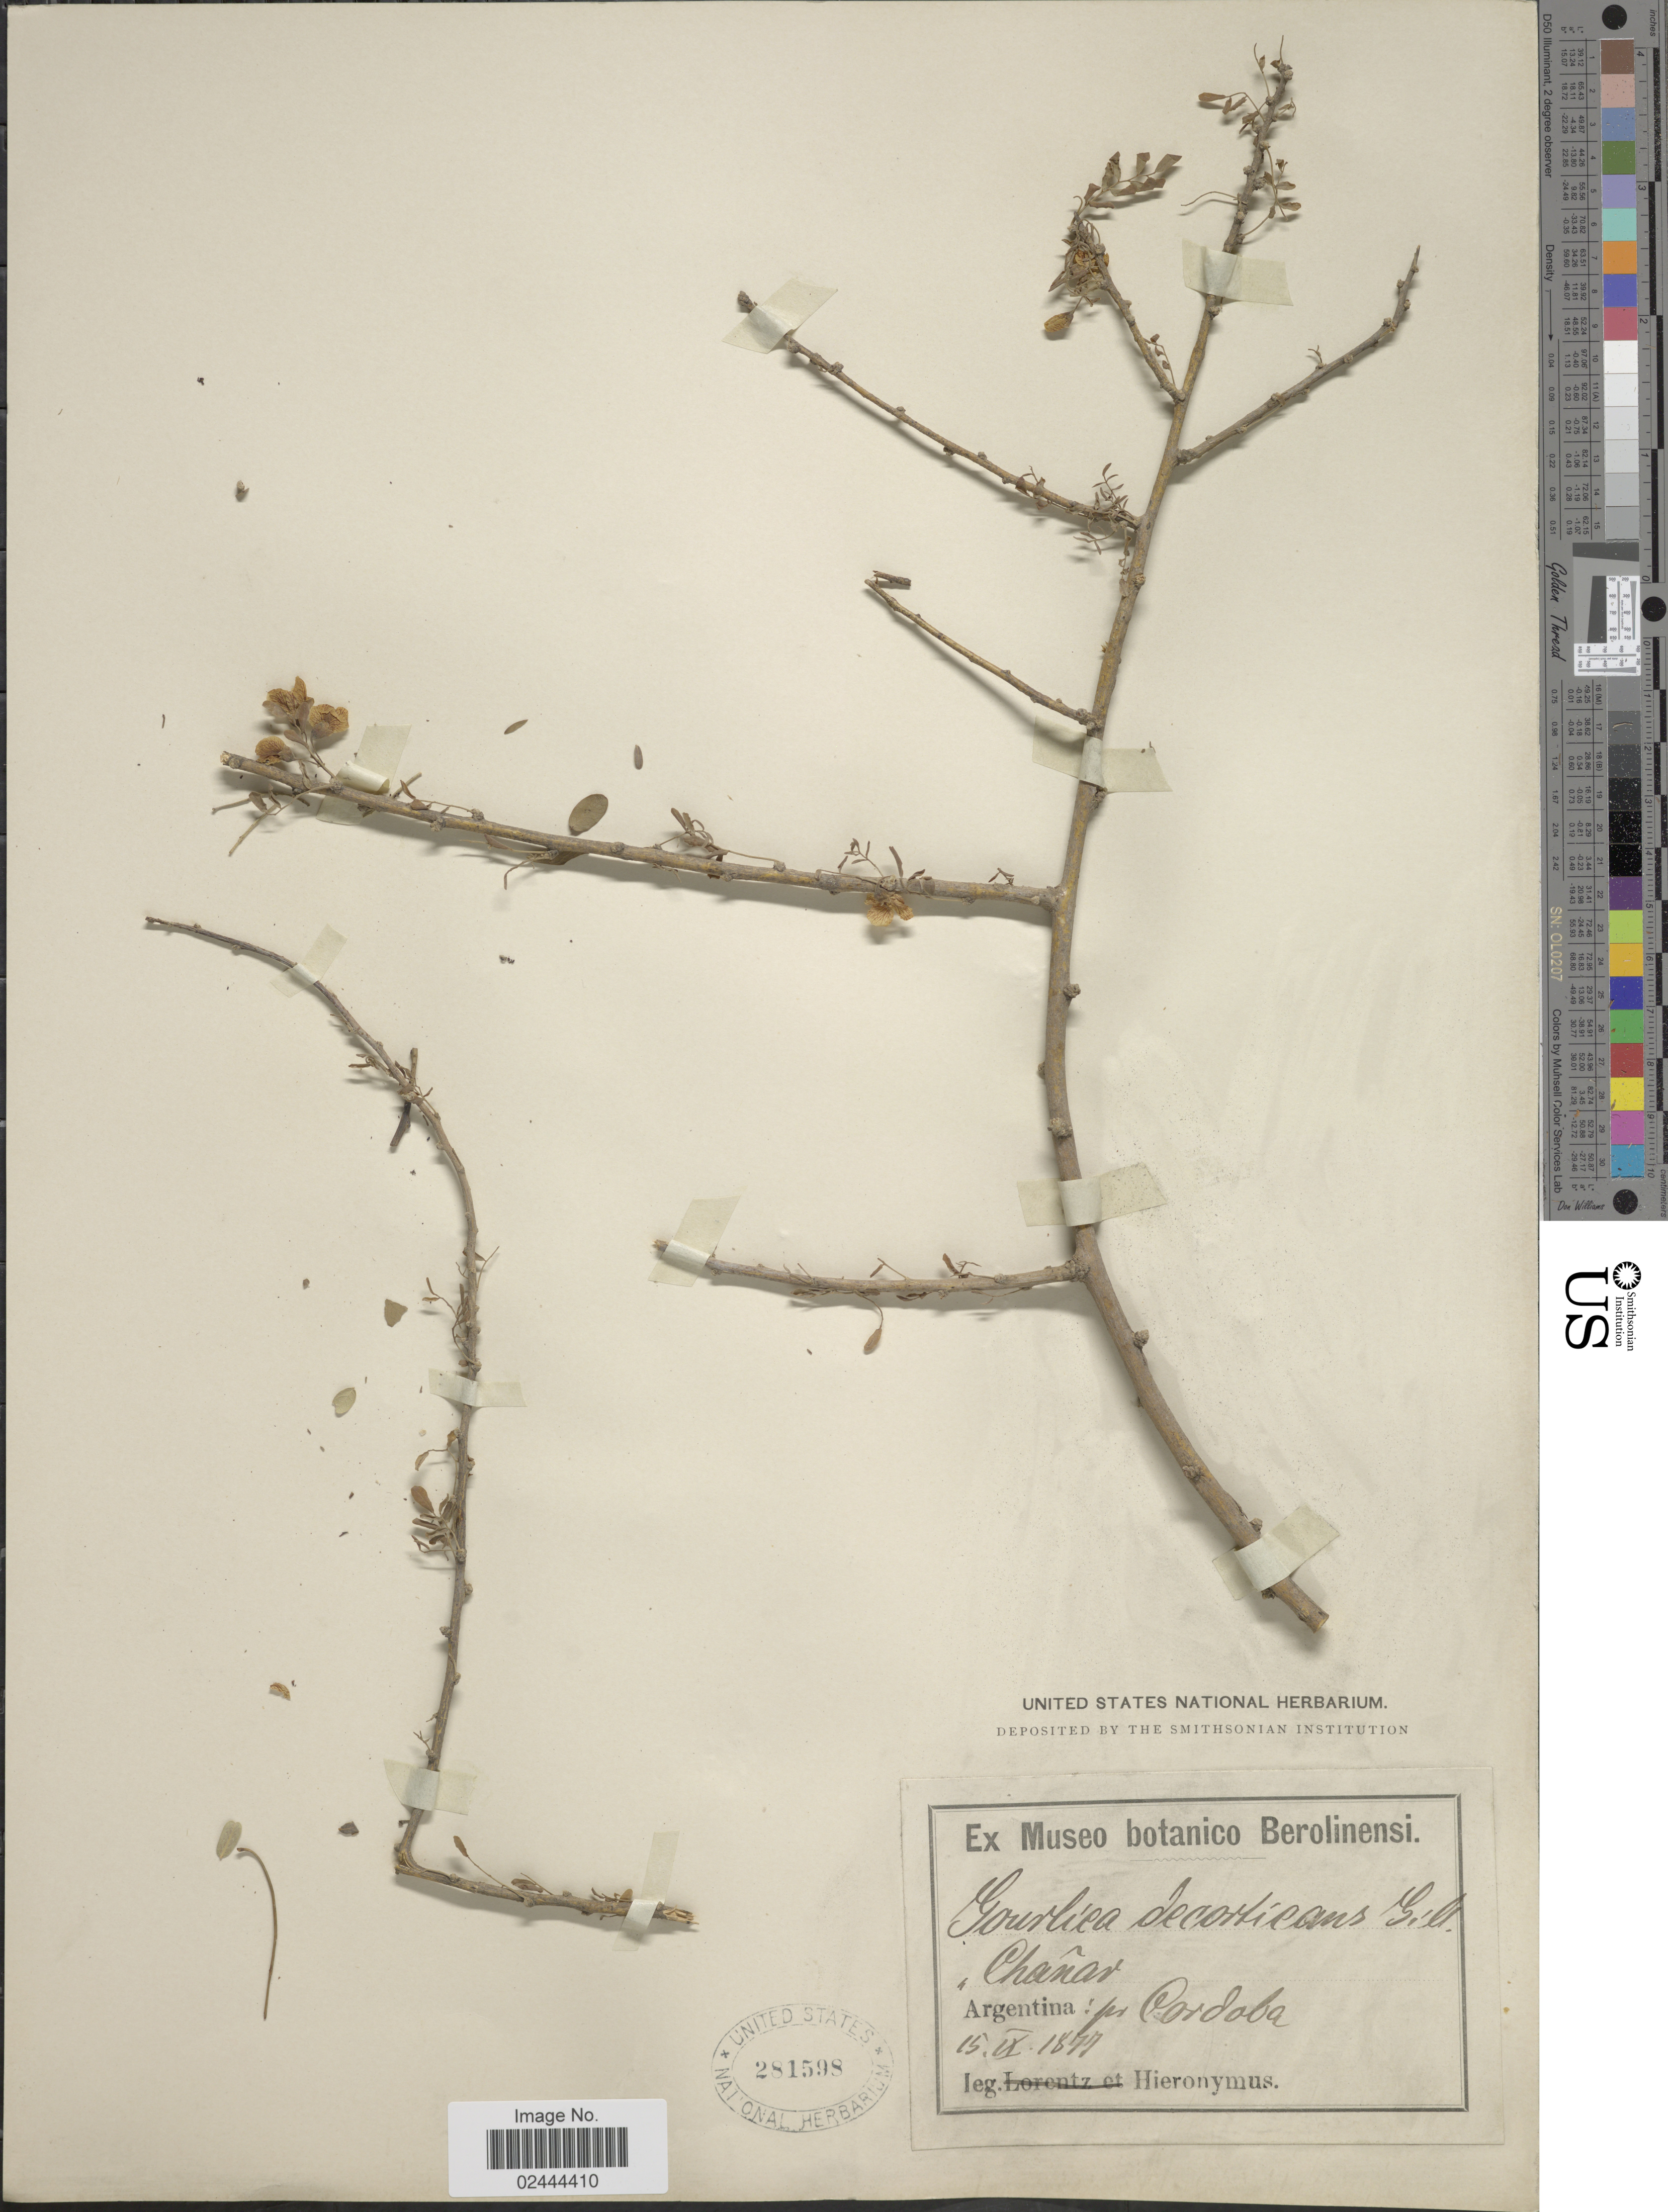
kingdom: Plantae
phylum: Tracheophyta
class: Magnoliopsida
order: Fabales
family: Fabaceae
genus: Geoffroea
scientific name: Geoffroea decorticans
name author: (Gillies ex Hook. & Arn.) Burkart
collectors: -. Hieronymus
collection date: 1877-09-15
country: Argentina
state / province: Cordoba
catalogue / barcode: US 281598